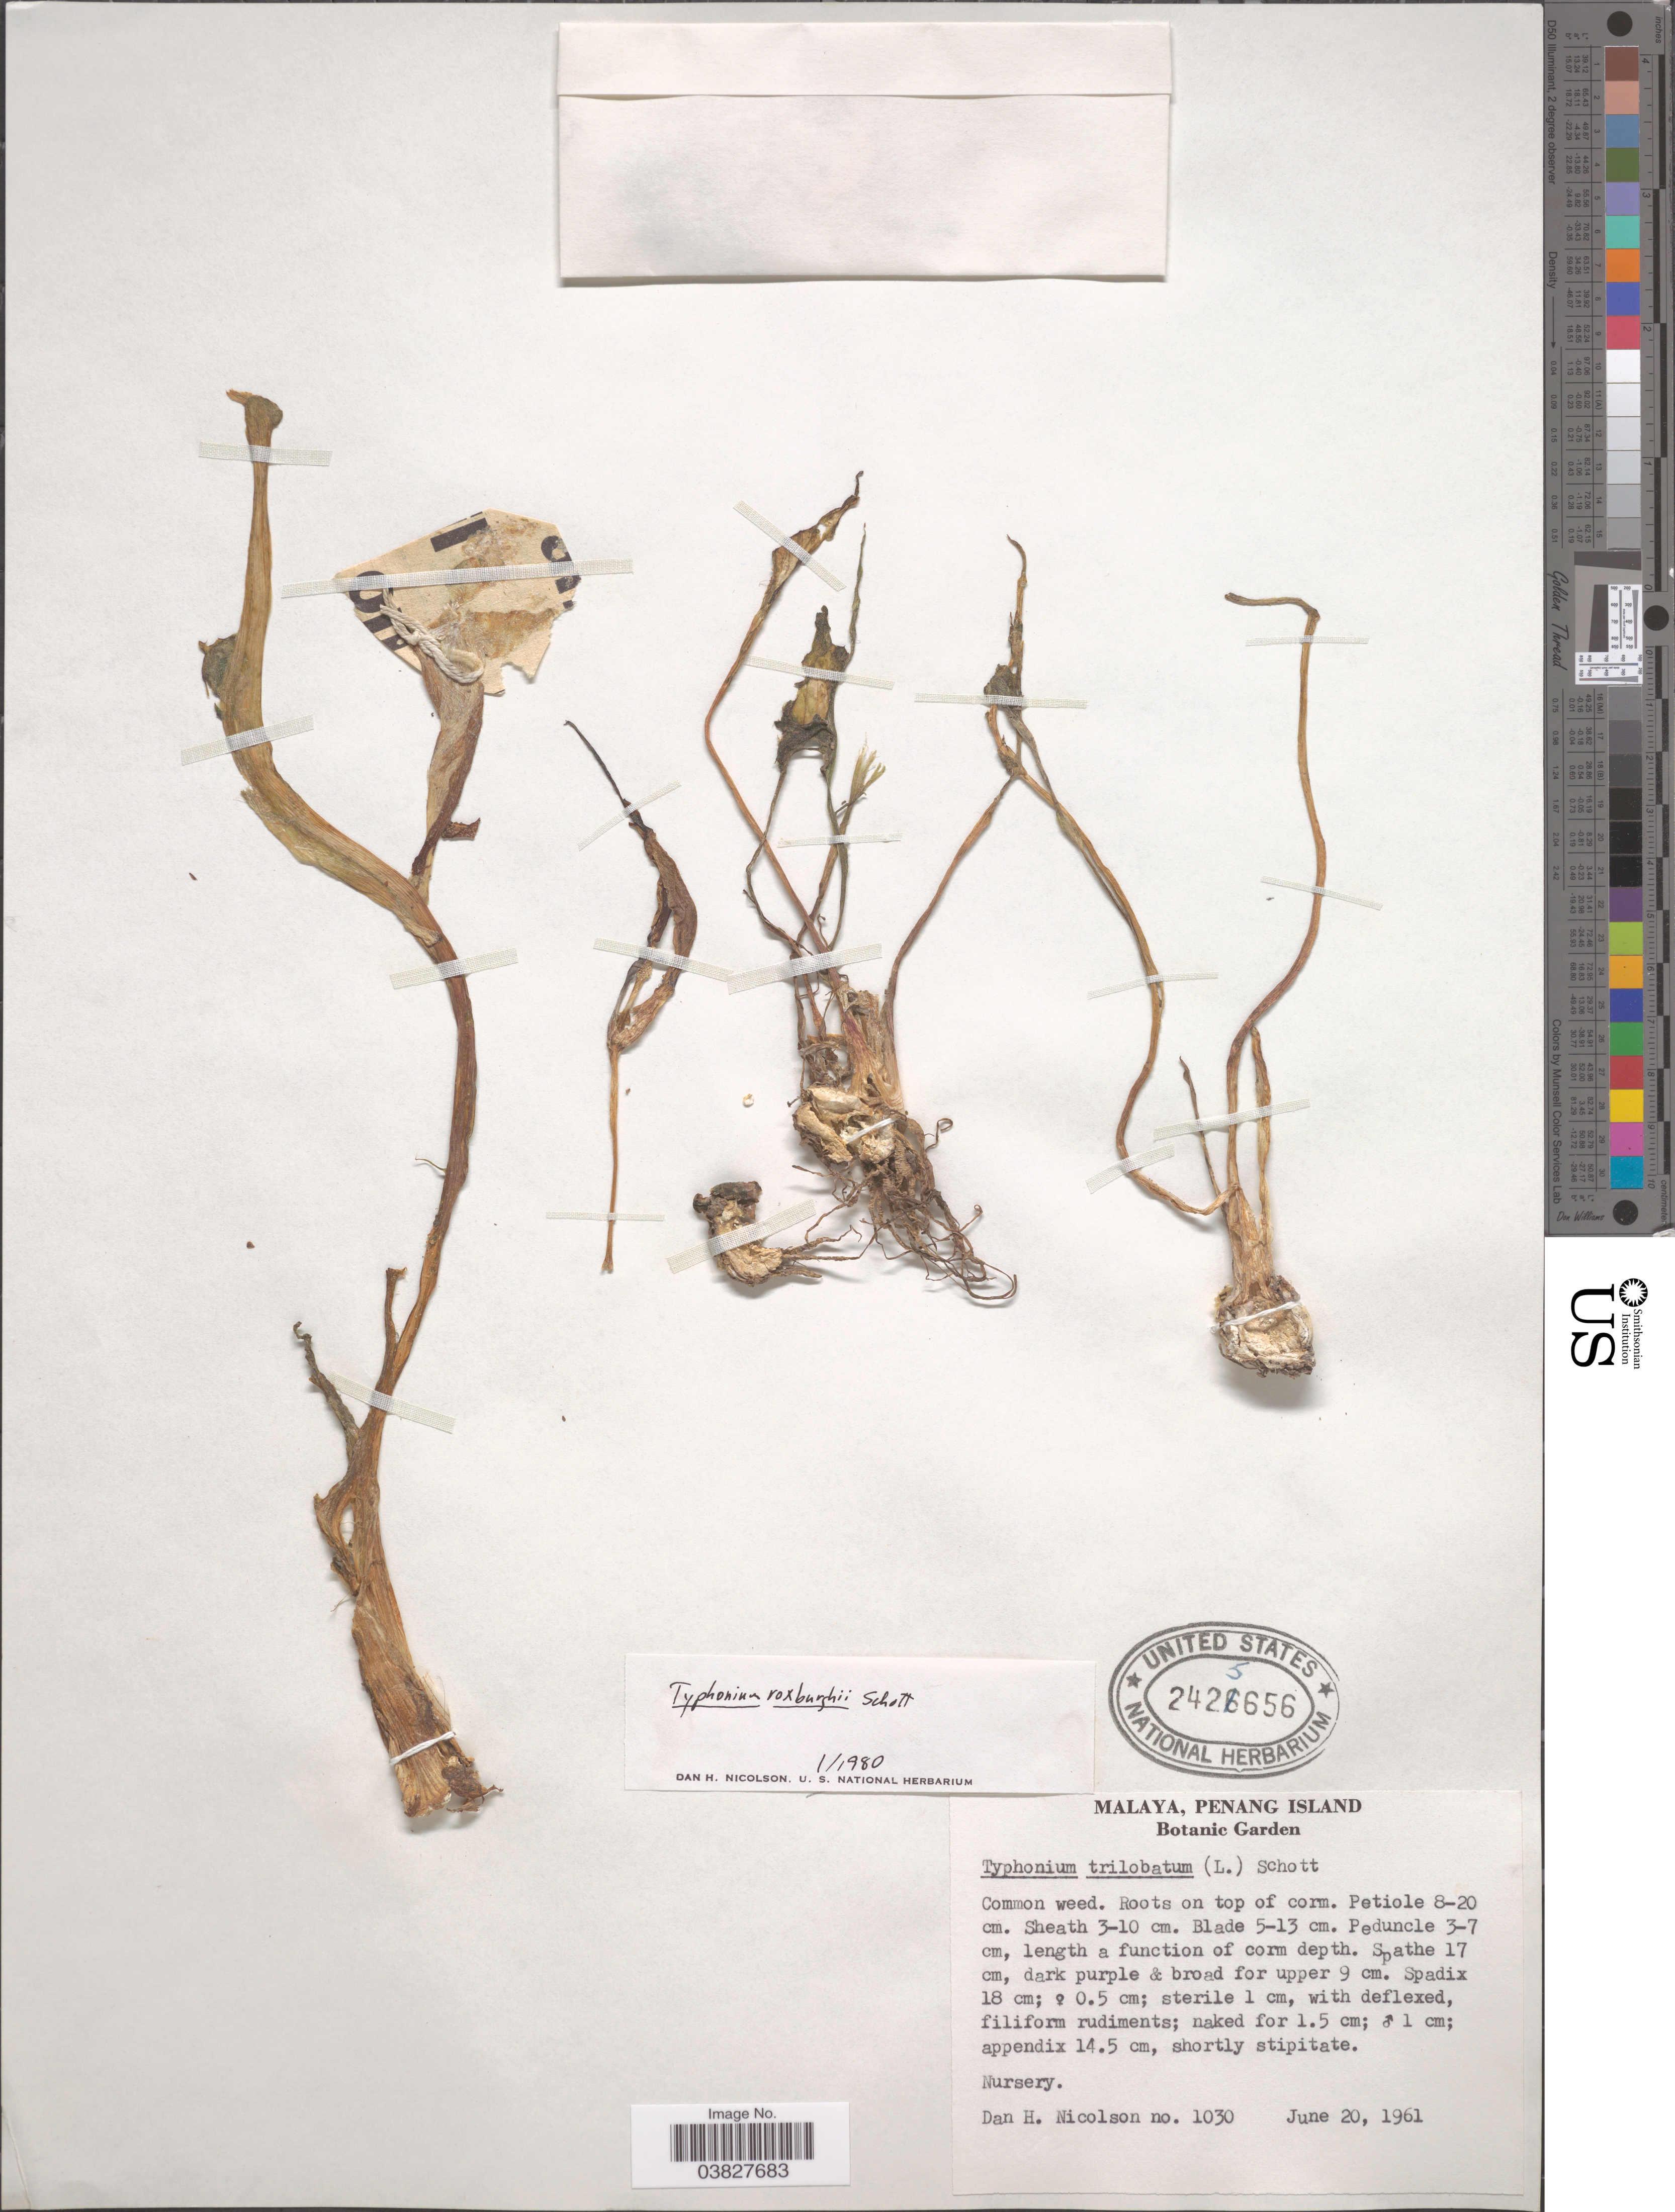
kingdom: Plantae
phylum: Tracheophyta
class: Liliopsida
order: Alismatales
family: Araceae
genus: Typhonium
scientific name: Typhonium roxburghii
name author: Schott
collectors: D. H. Nicolson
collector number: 1030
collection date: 1961-06-20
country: Malaysia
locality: Malaya, Penang Island. Botanic Garden. Nursery.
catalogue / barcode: US 2425656